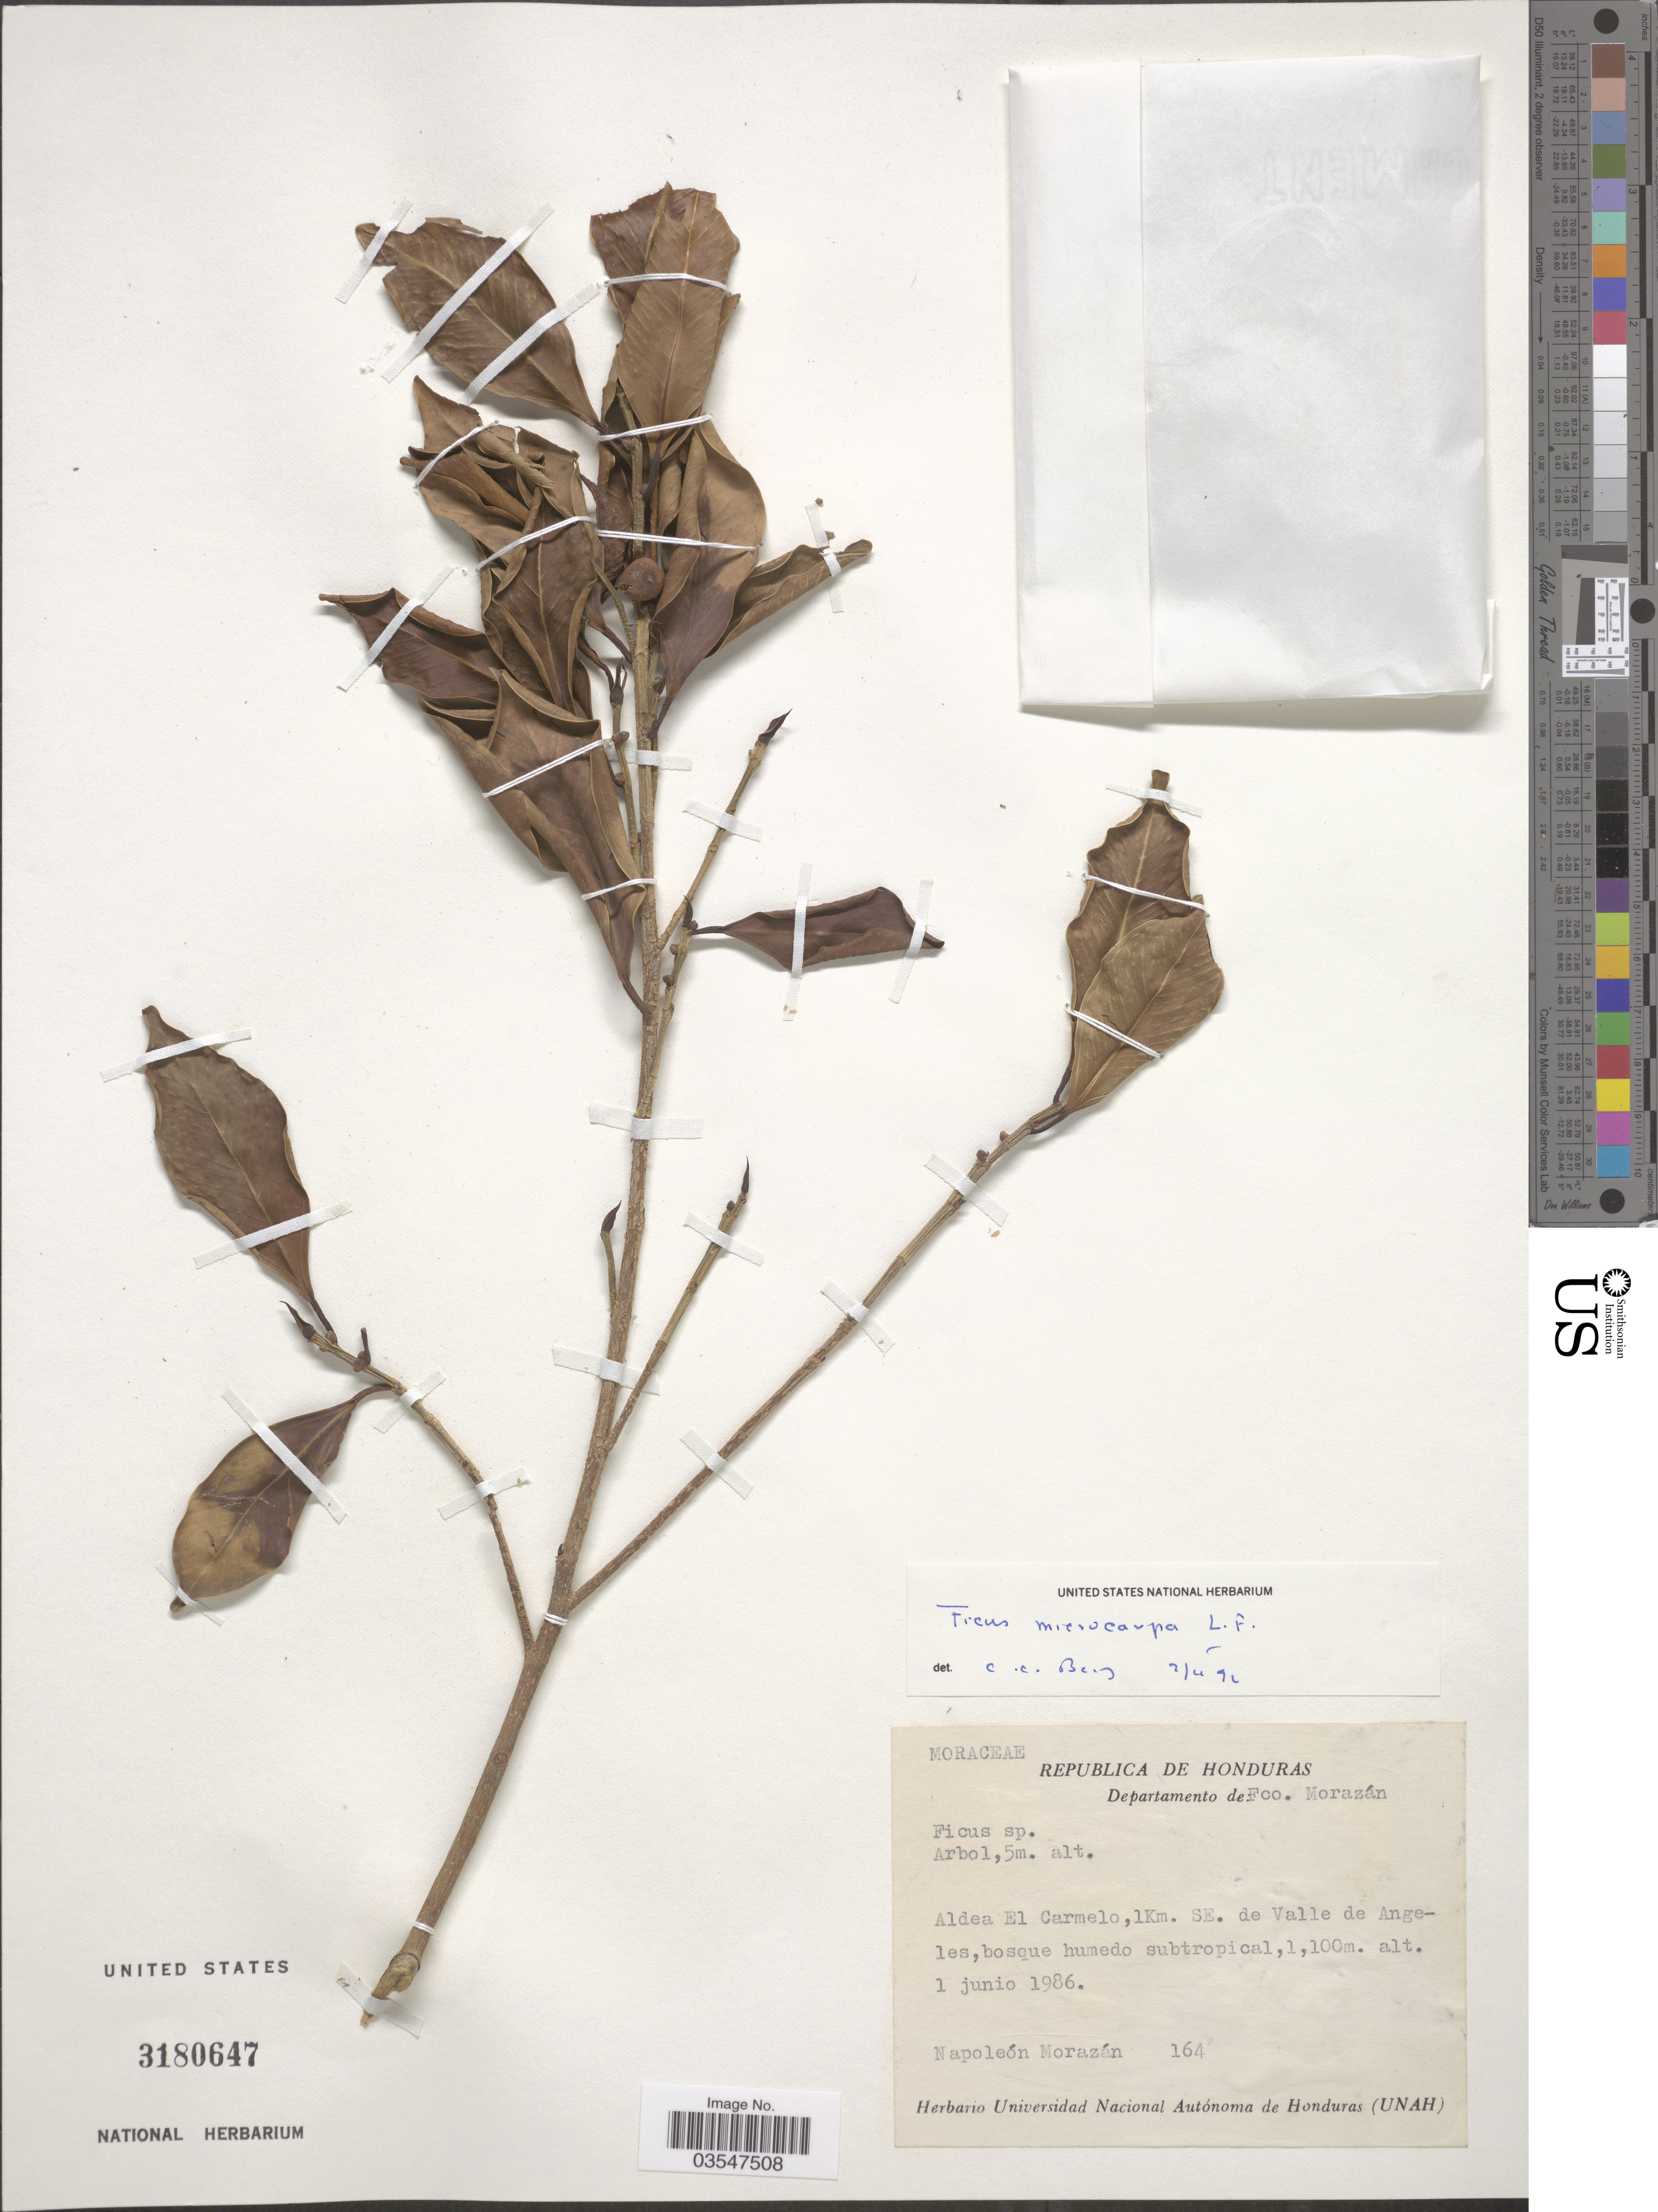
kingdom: Plantae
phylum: Tracheophyta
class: Magnoliopsida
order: Rosales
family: Moraceae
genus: Ficus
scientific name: Ficus membranacea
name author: C. Wright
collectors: N. Morazan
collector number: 164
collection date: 1986-06-01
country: Honduras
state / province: Fco. Morazán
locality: Departamento de Fco. Morazán. Aldea El Carmelo, 1Km. SE de Valle de Angeles.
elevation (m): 1100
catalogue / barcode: US 3180647